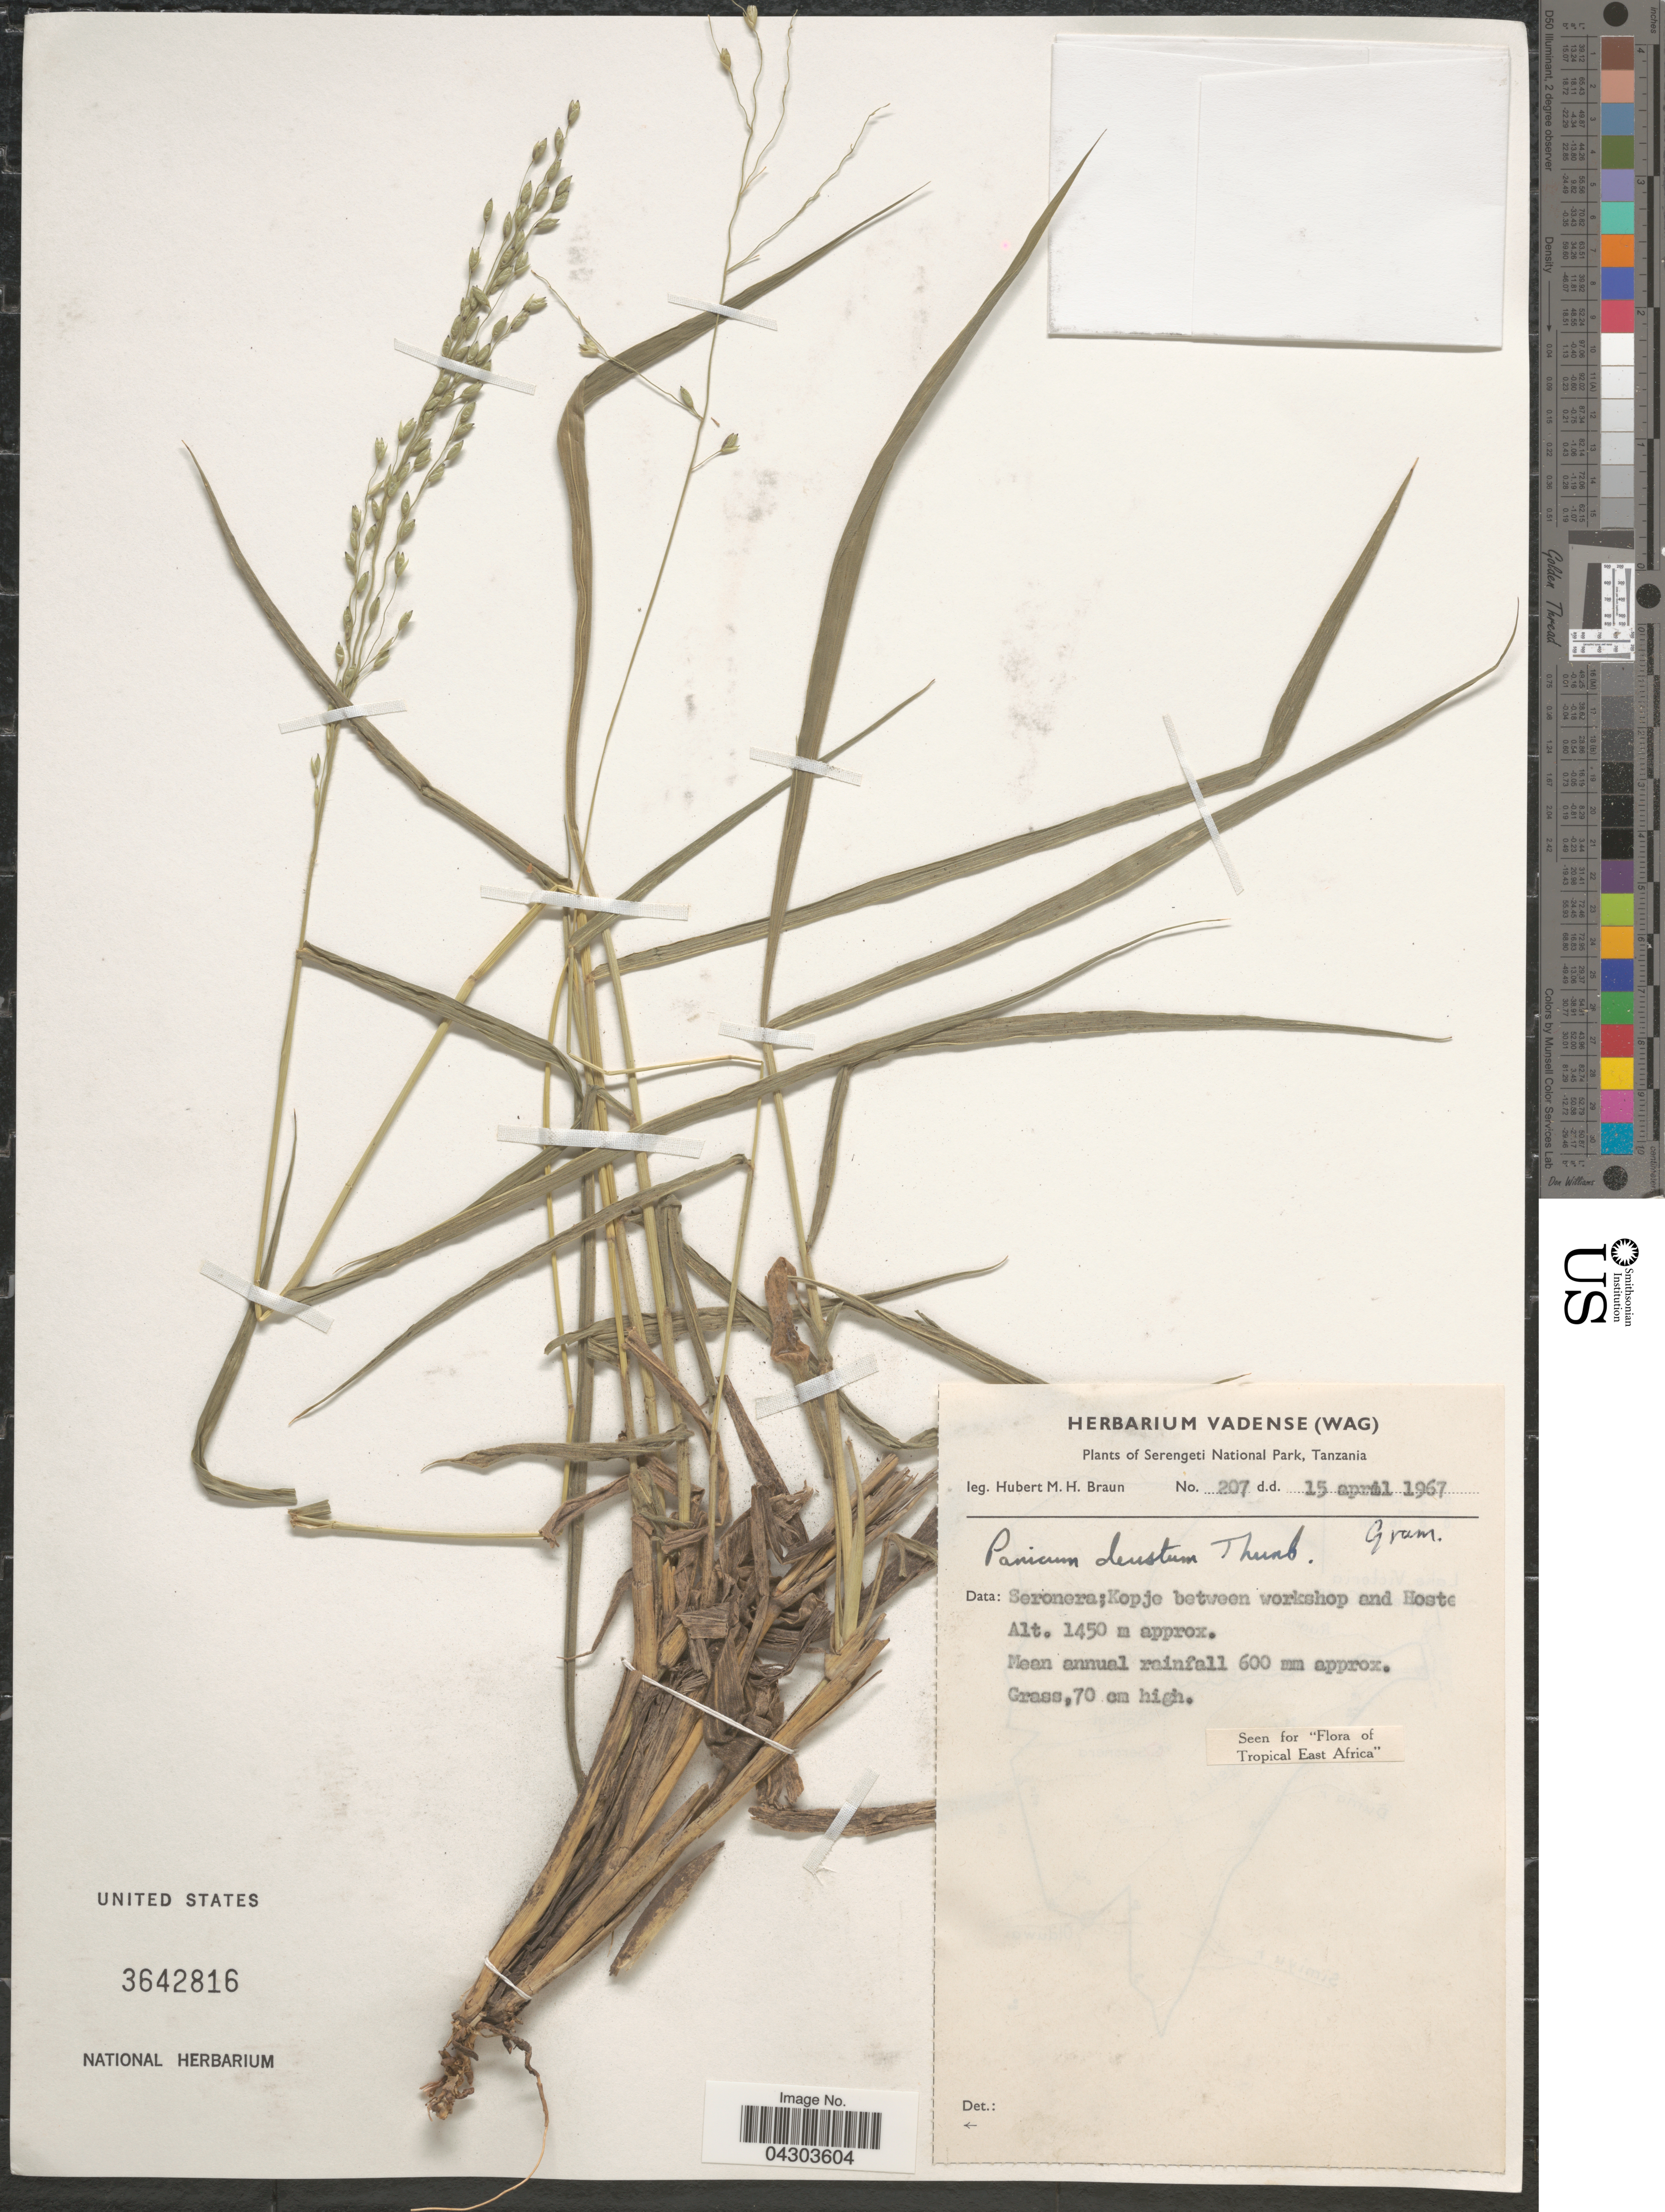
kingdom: Plantae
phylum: Tracheophyta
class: Liliopsida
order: Poales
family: Poaceae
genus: Panicum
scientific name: Panicum deustum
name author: Thunb.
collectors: H. Braun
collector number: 207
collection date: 1967-04-15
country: Tanzania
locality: Serengeti National Park. Seronera; Kopje between workshop and Hoste [illegible text]. Tropical East Africa.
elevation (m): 1450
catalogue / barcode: US 3642816